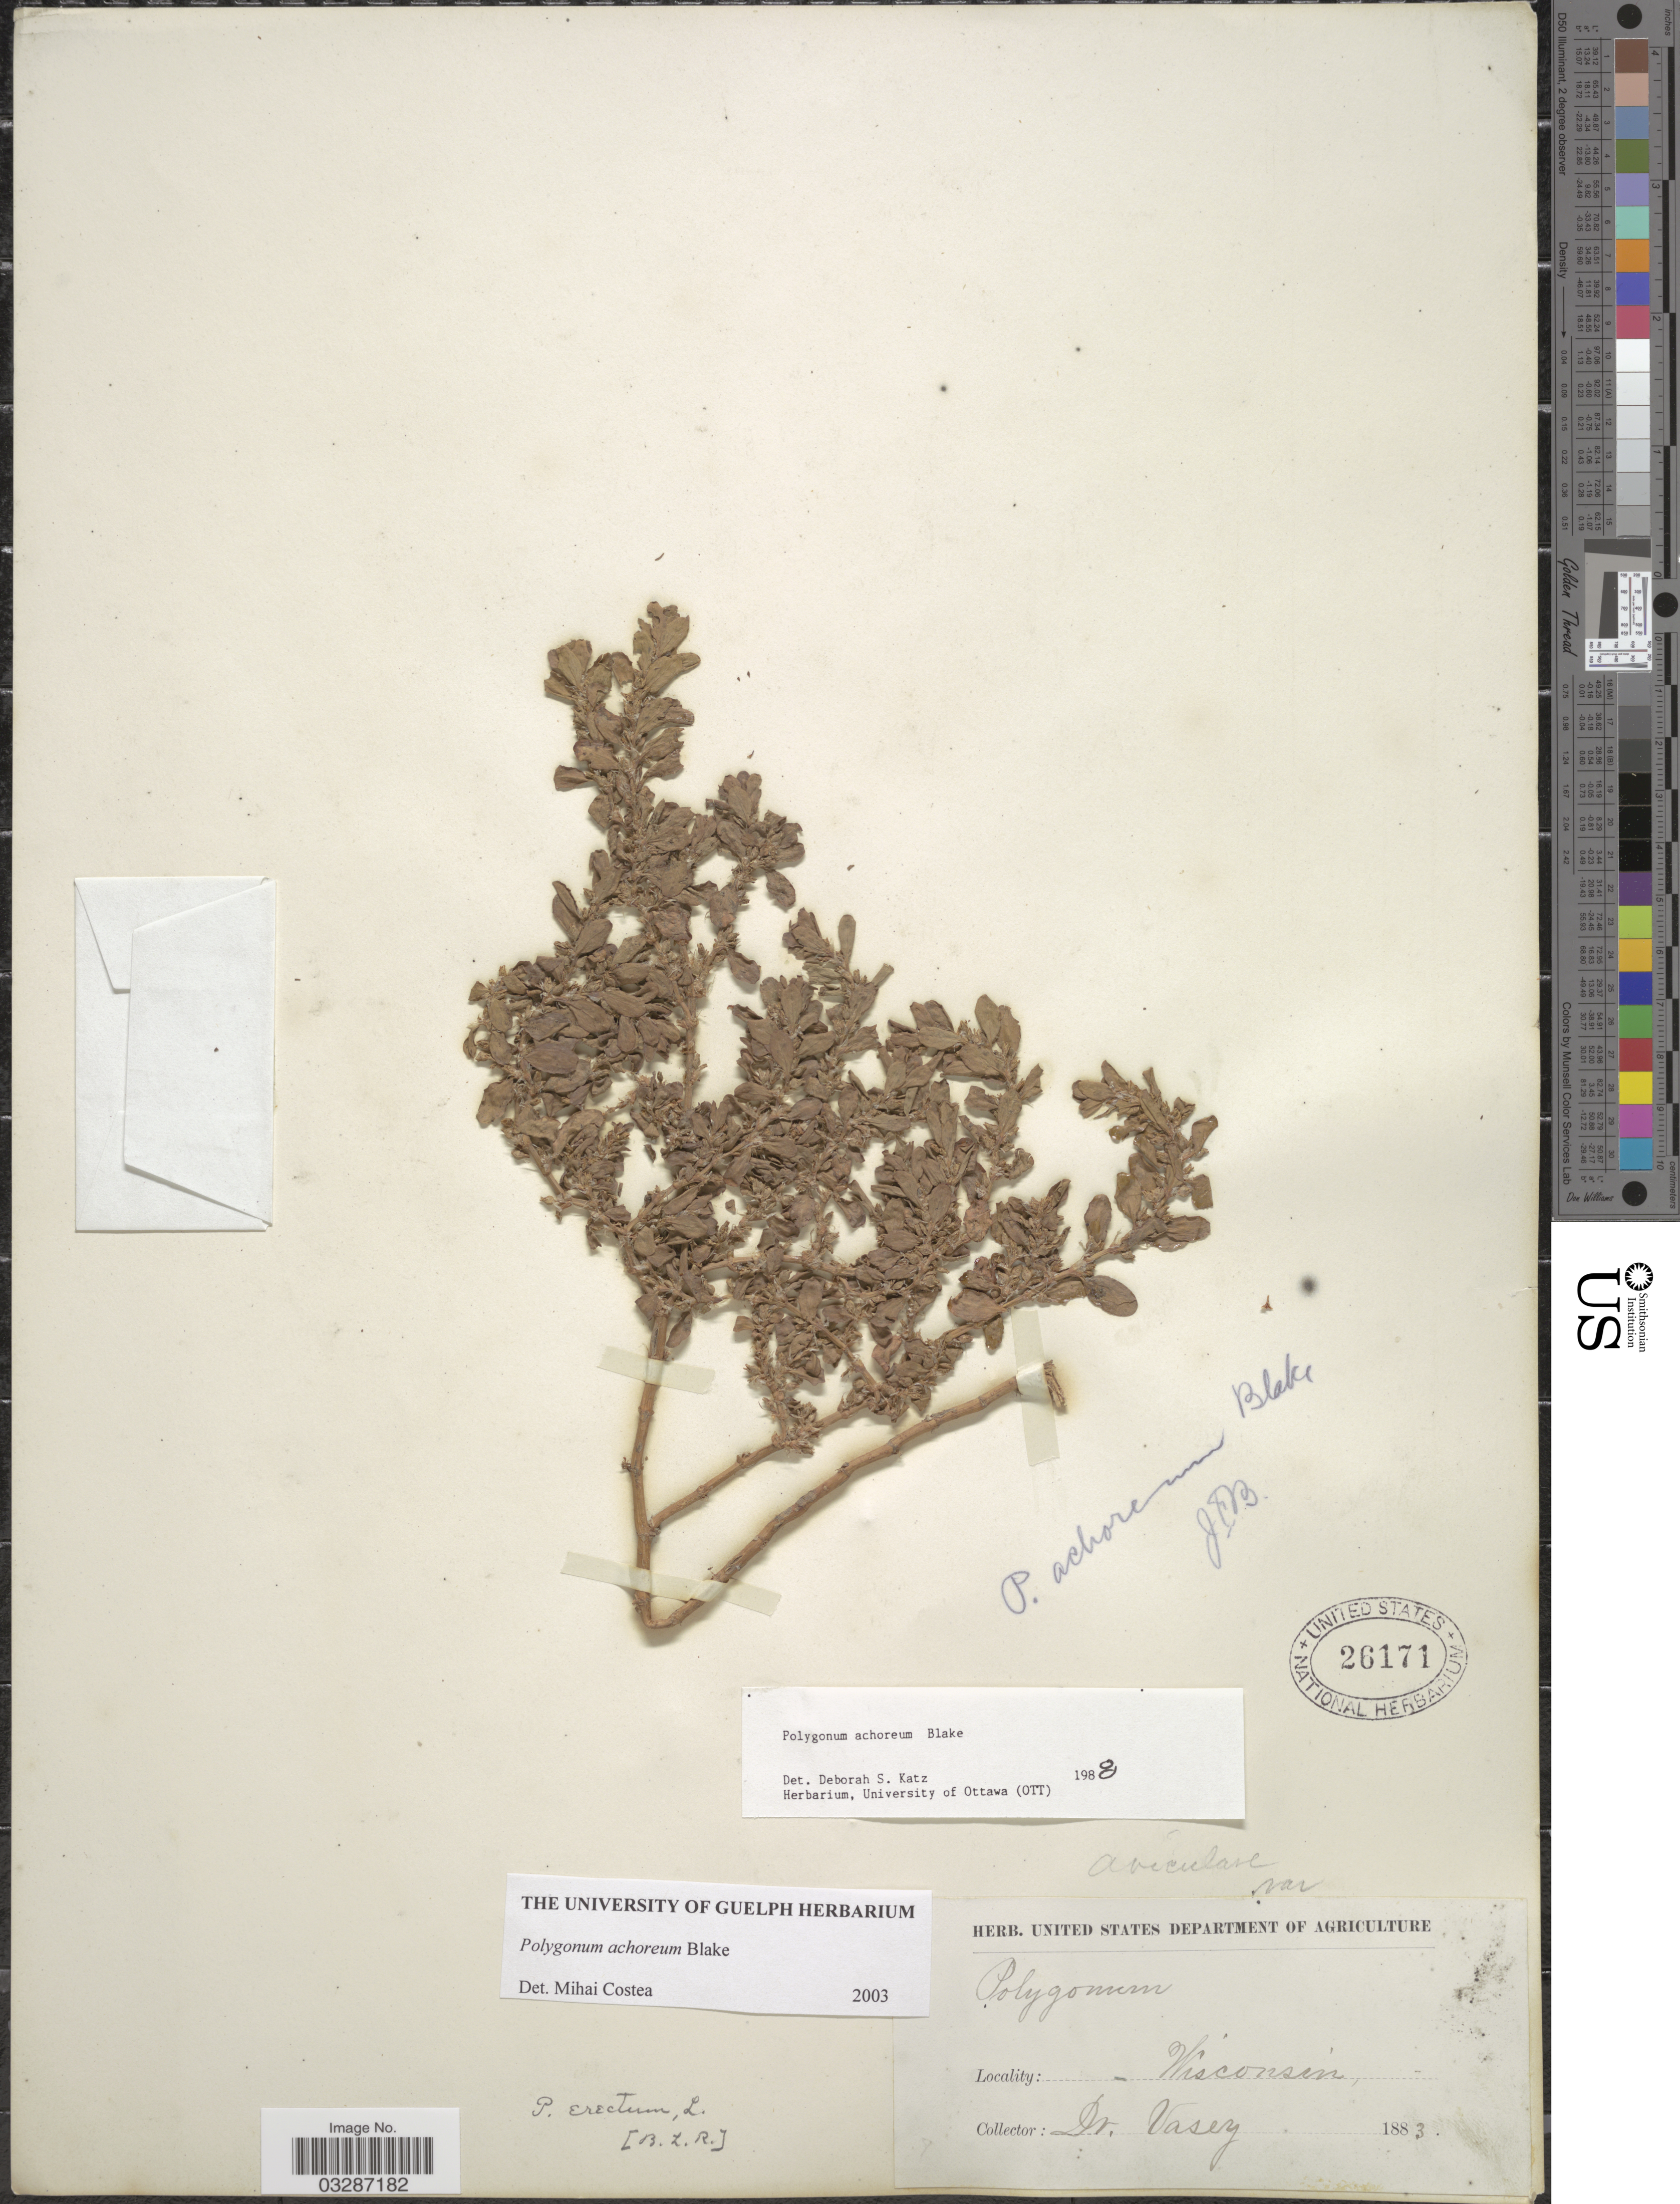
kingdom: Plantae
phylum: Tracheophyta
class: Magnoliopsida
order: Caryophyllales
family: Polygonaceae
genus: Polygonum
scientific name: Polygonum achoreum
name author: S.F. Blake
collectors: Vasey, --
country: United States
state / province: Wisconsin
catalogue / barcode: US 26171